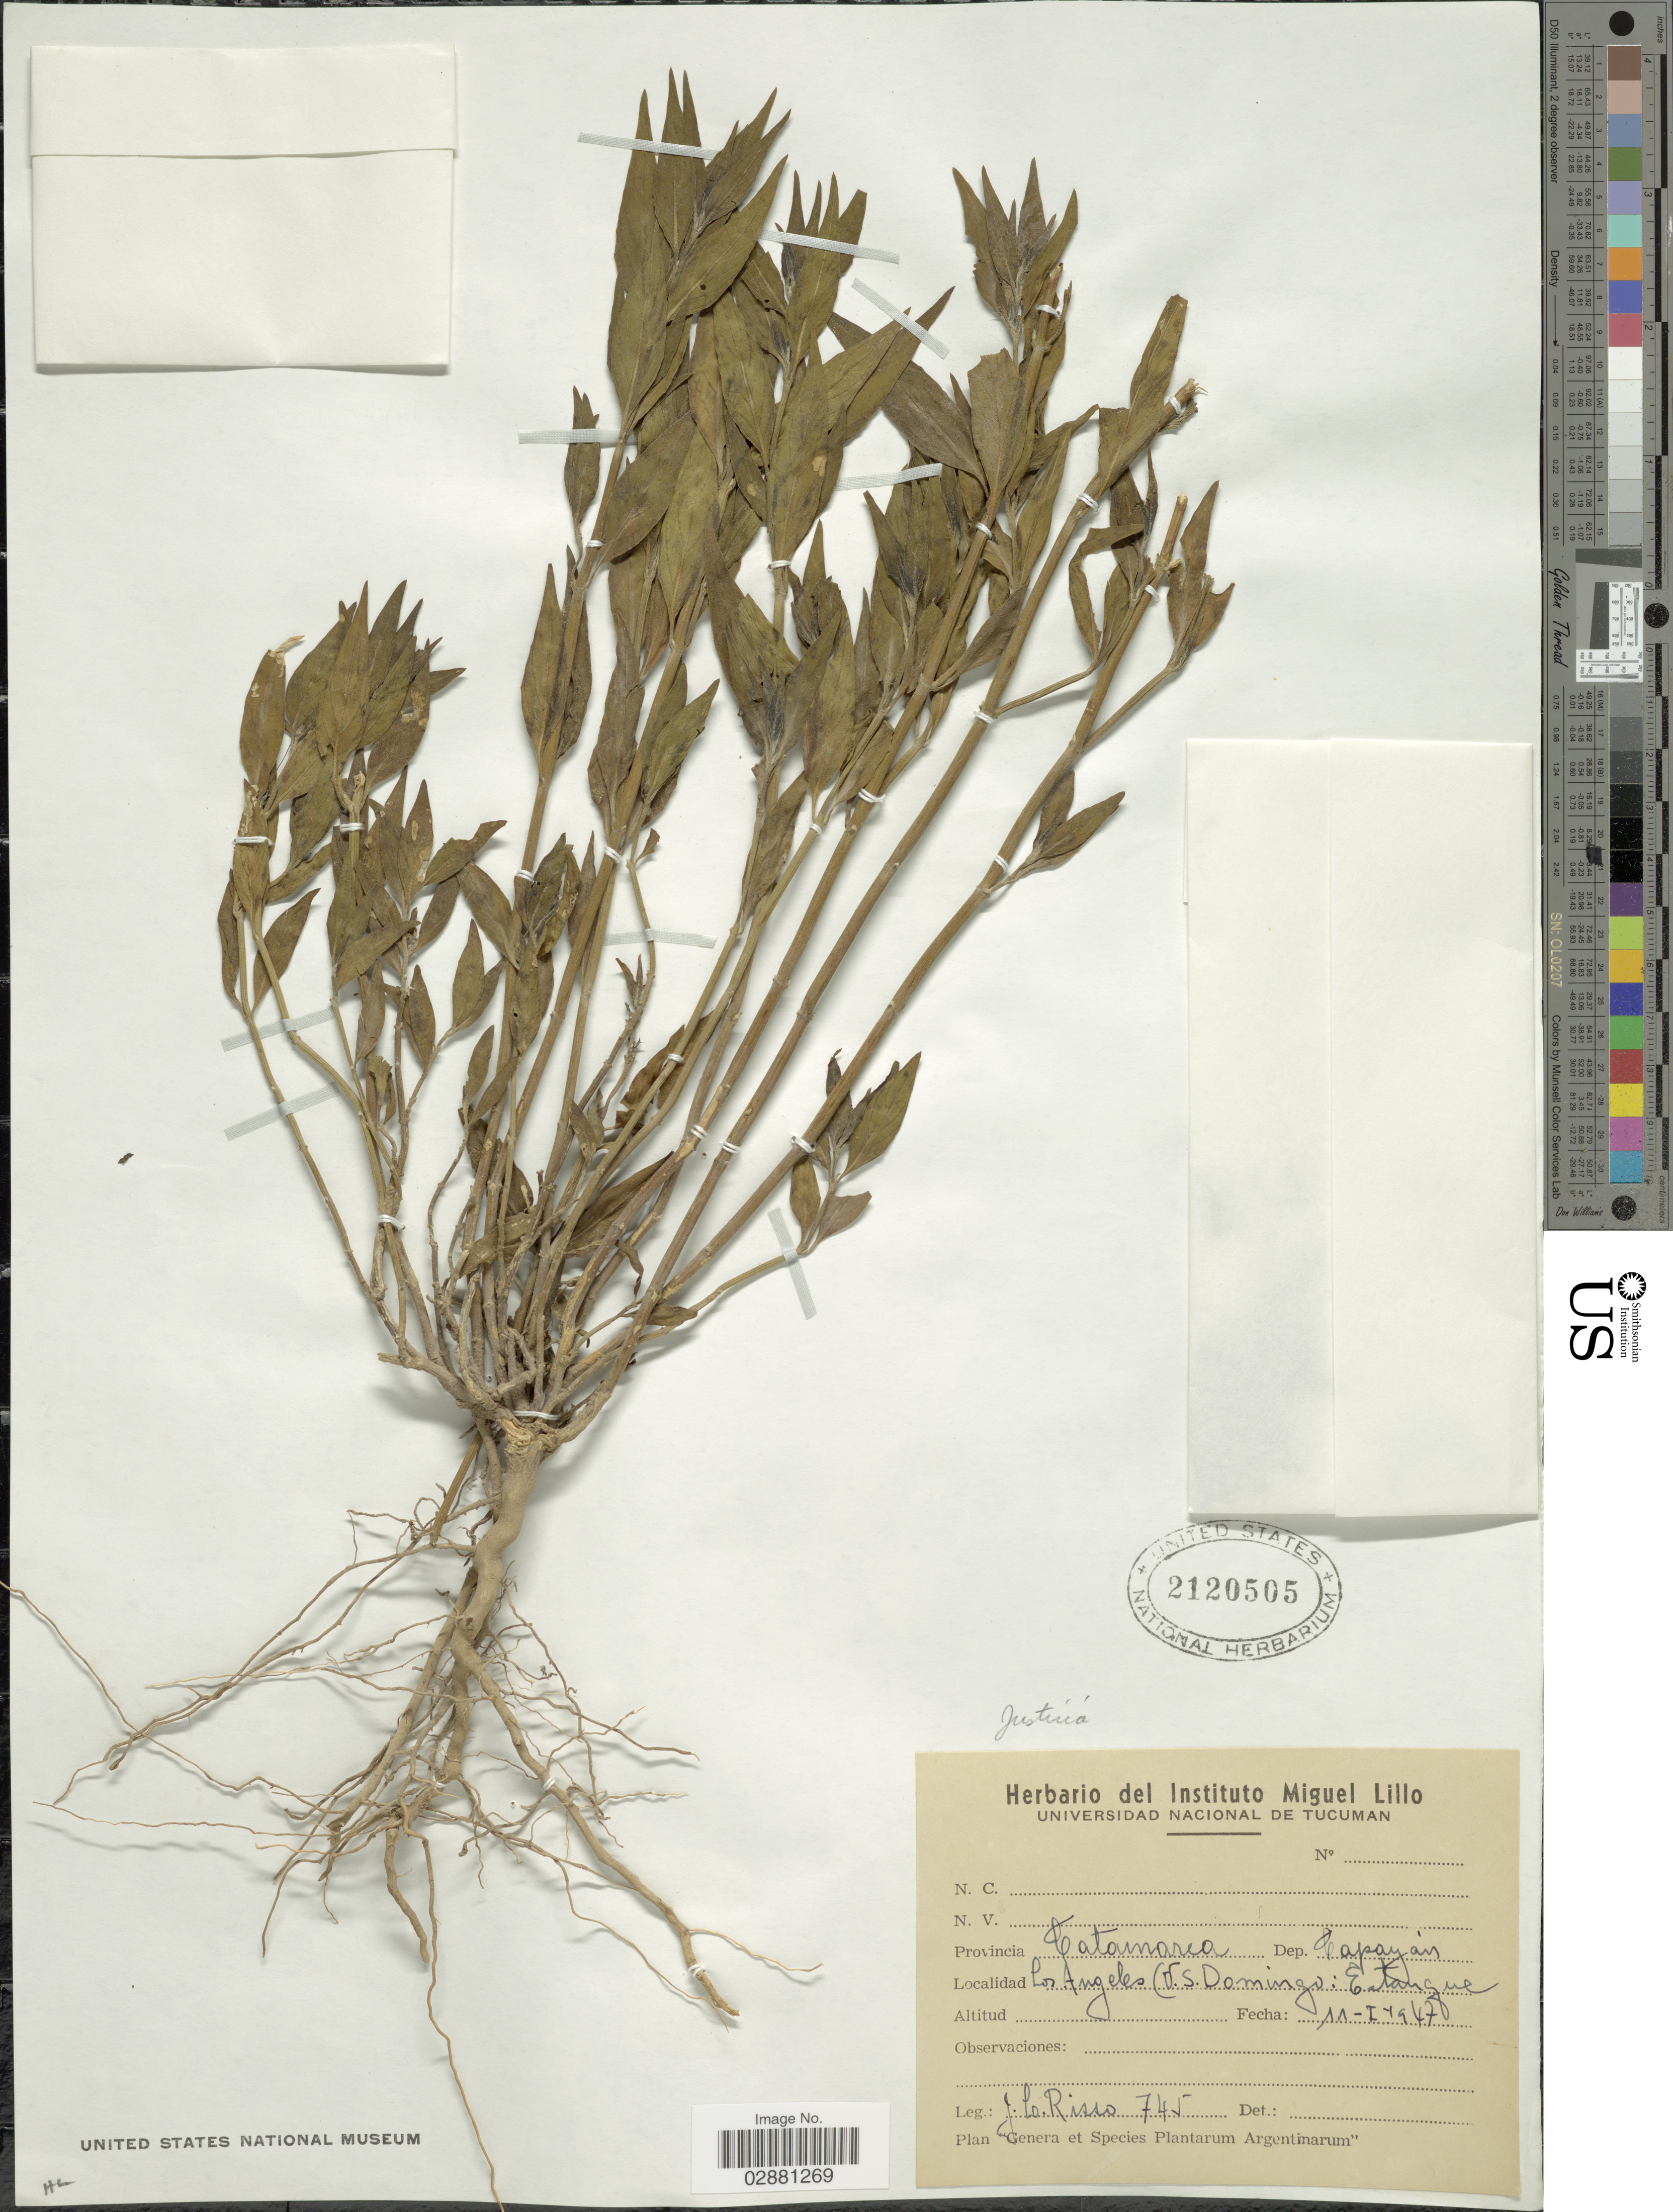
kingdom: Plantae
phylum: Tracheophyta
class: Magnoliopsida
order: Lamiales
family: Acanthaceae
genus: Justicia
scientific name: Justicia tweediana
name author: (Nees) Griseb.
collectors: J. Risso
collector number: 745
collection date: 1947-01-11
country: Argentina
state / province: Catamarca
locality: Dep. Capayán, Los Angeles (V.S. Domingo: Etangue).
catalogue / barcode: US 2120505